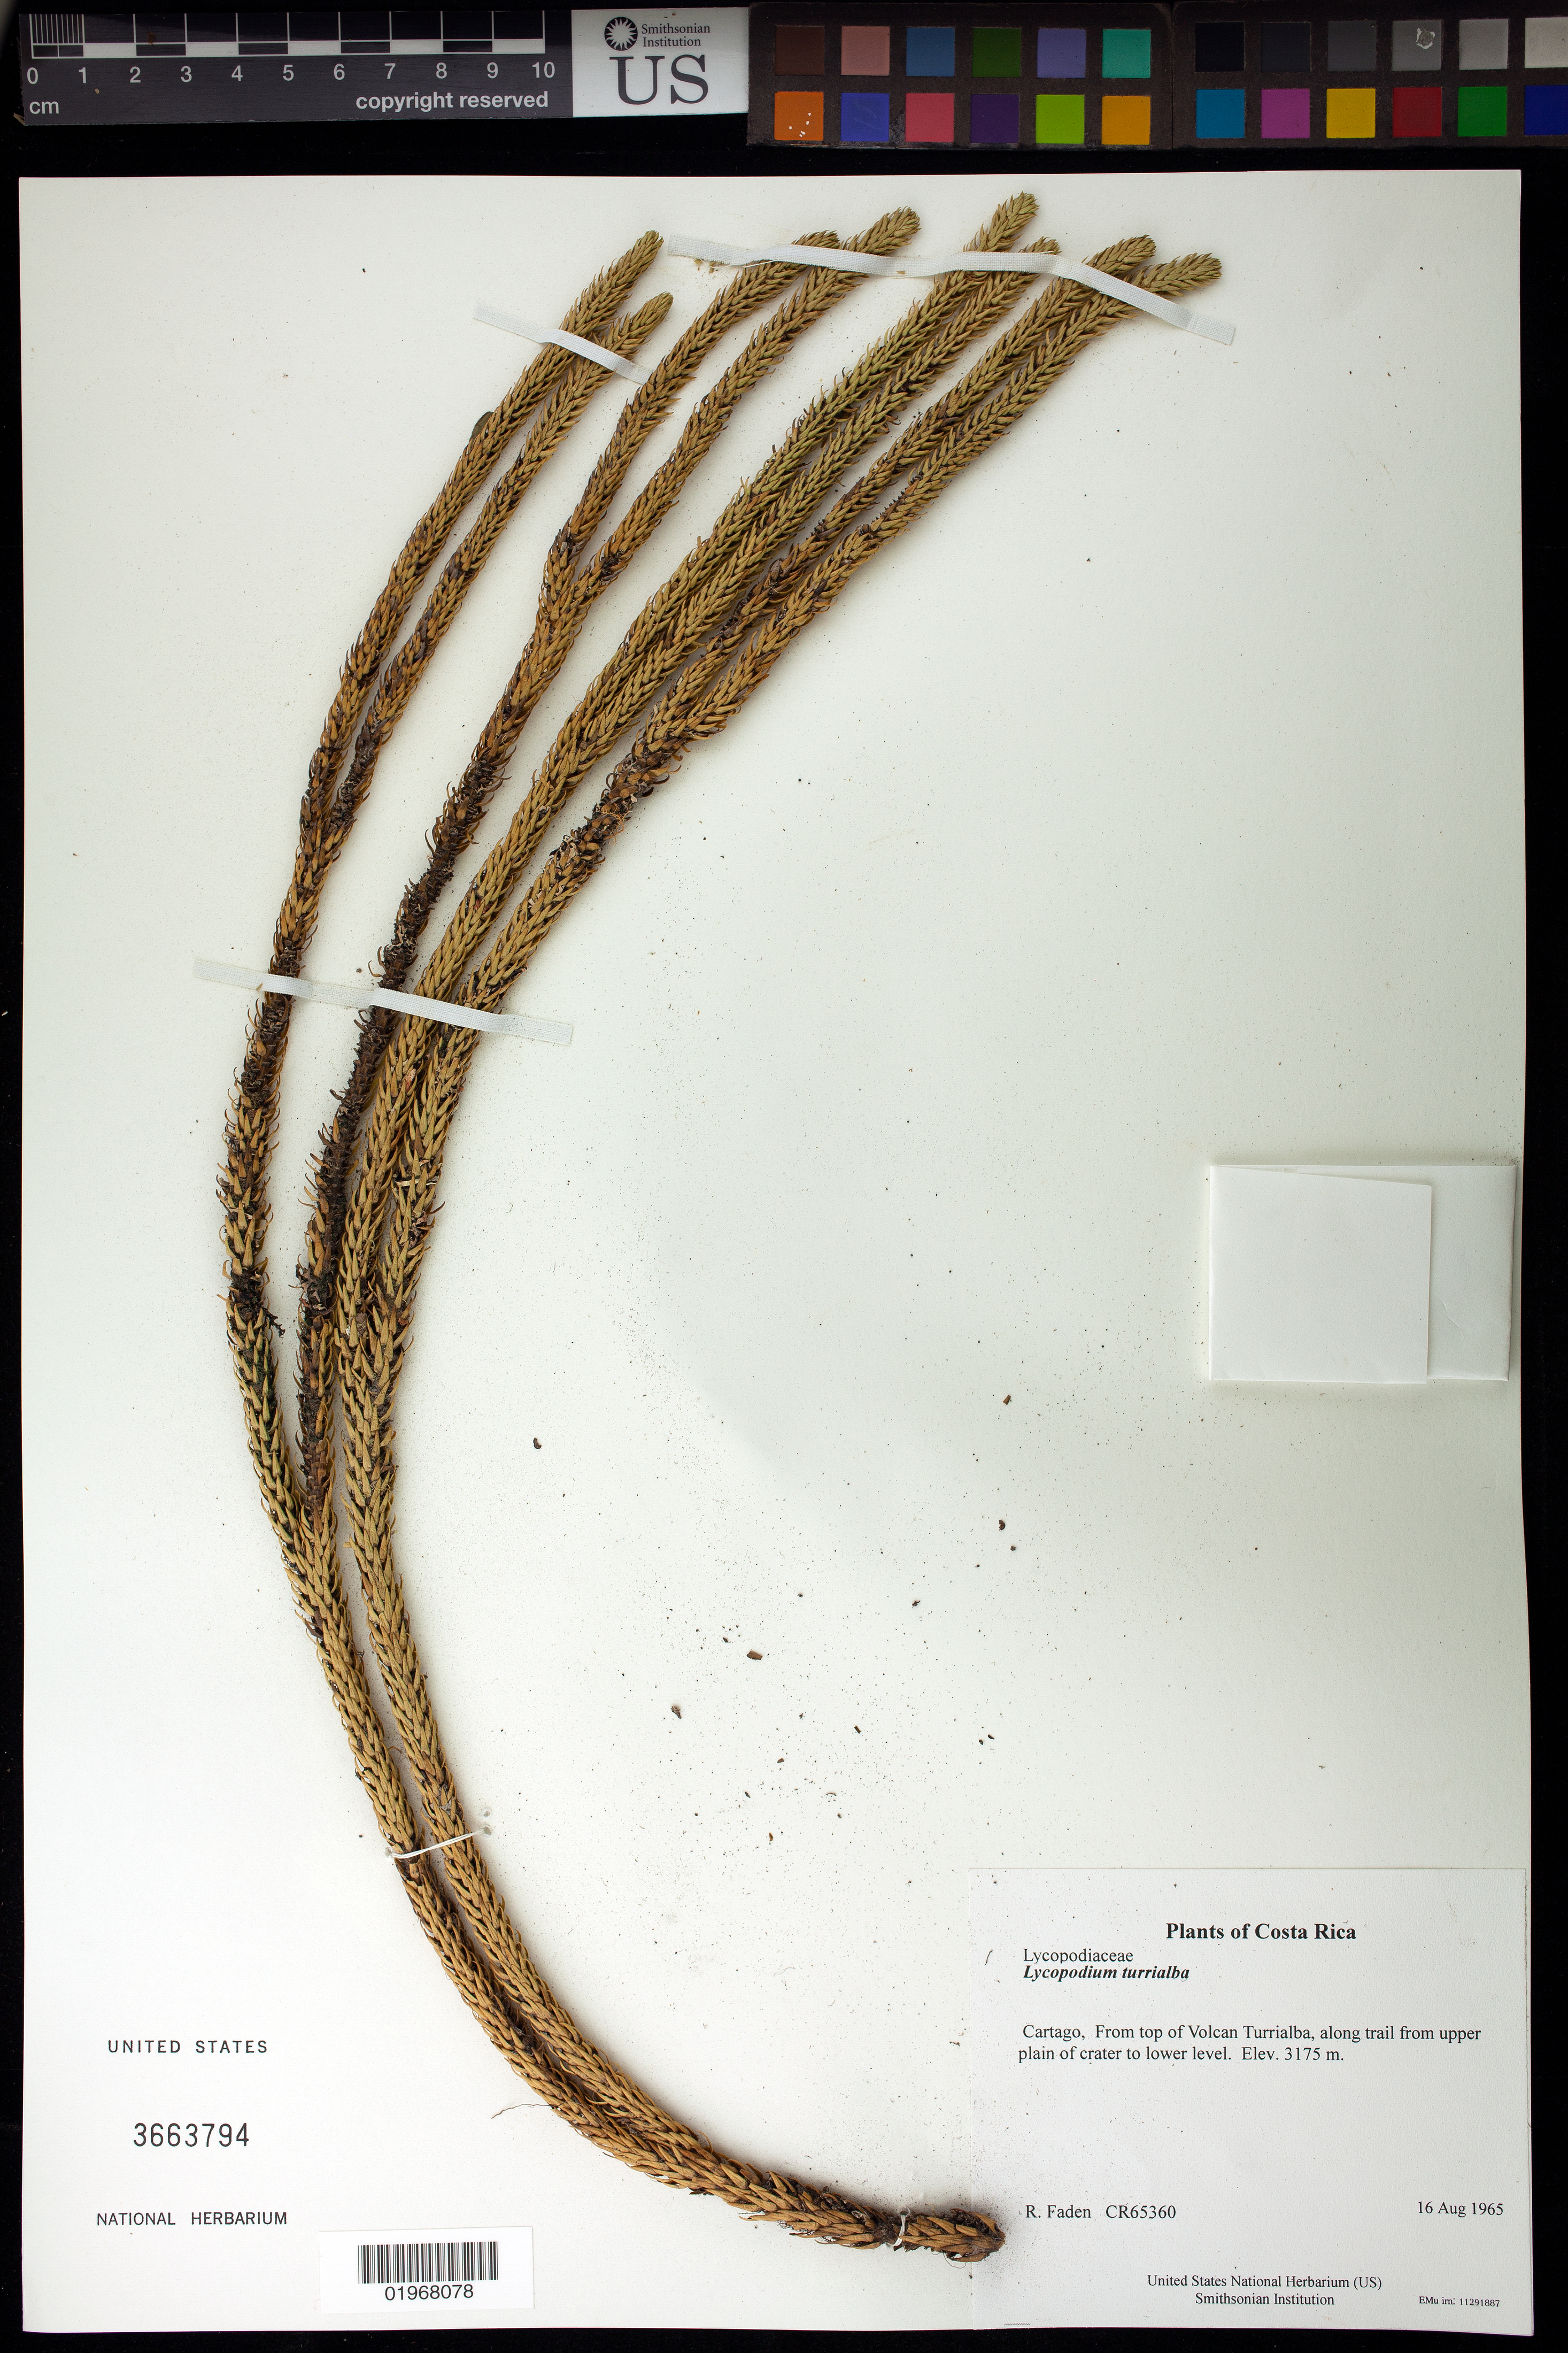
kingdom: Plantae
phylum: Tracheophyta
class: Lycopodiopsida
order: Lycopodiales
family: Lycopodiaceae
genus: Phlegmariurus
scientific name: Phlegmariurus talamancanus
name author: (B. Øllg.) B. Øllg.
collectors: R. B. Faden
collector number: CR65360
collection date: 1965-08-16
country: Costa Rica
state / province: Cartago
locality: From top of Volcan Turrialba, along trail from upper plain of crater to lower level.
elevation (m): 3175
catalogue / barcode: US 3663794